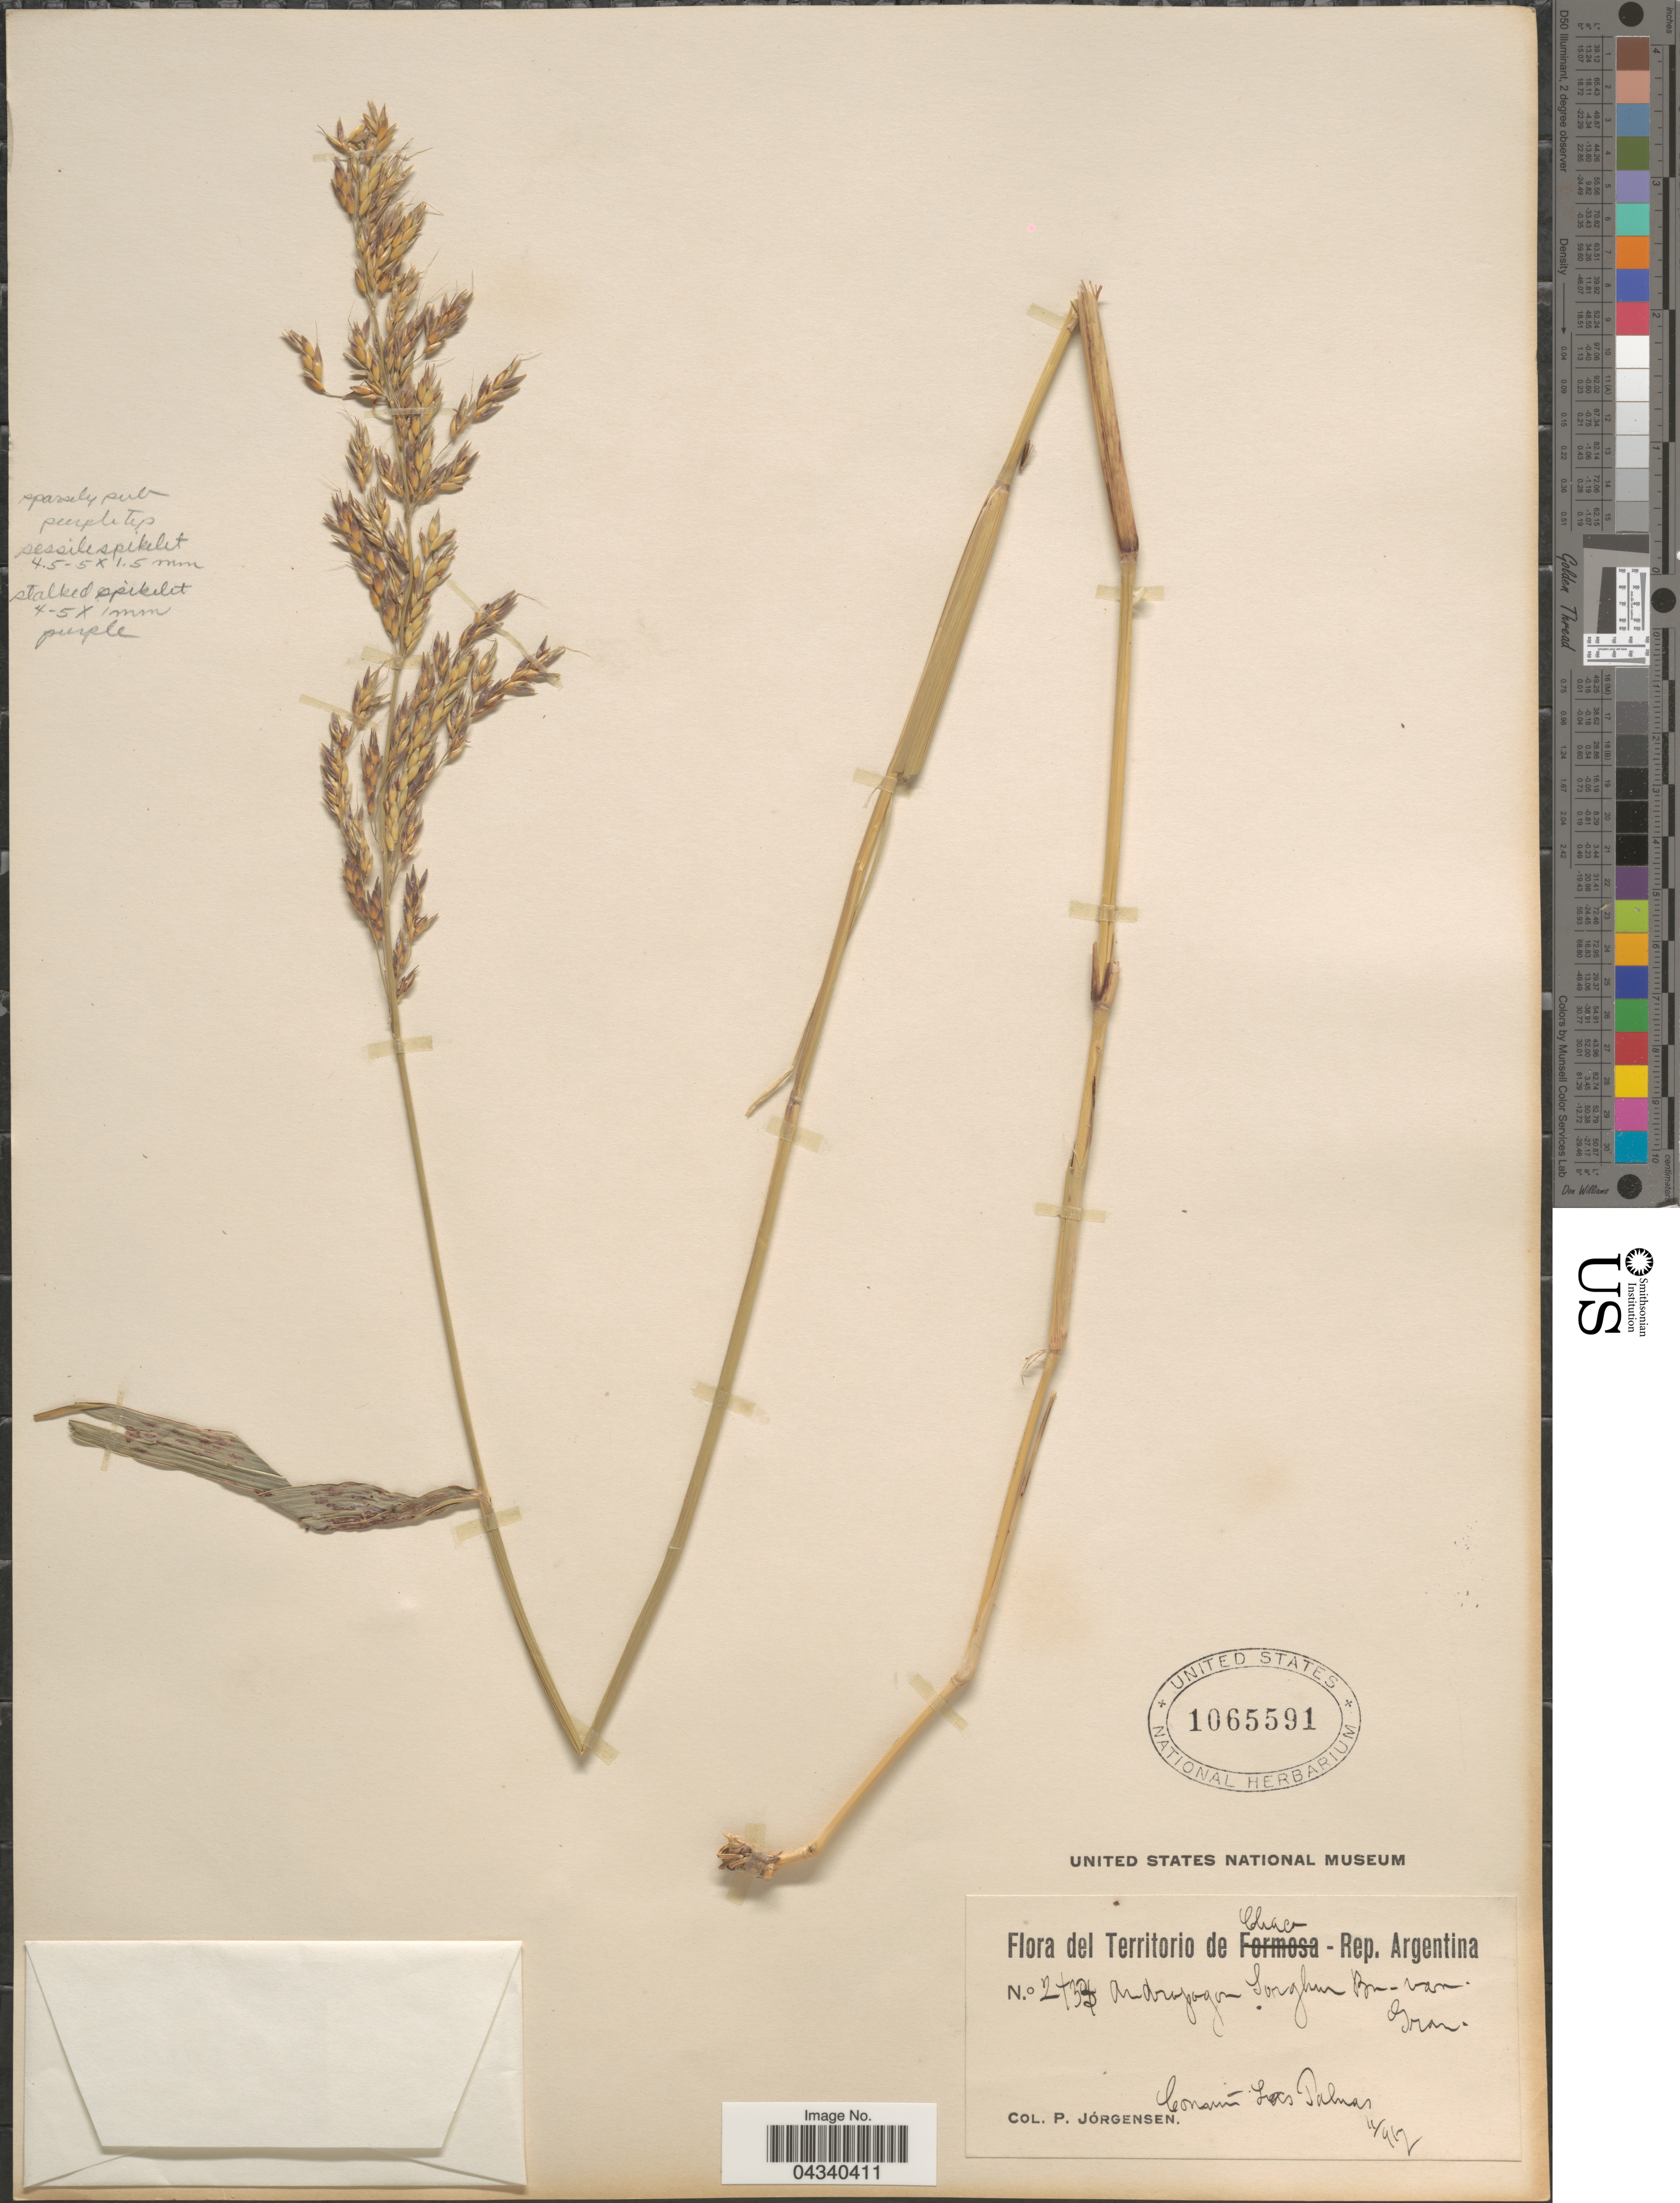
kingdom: Plantae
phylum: Tracheophyta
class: Liliopsida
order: Poales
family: Poaceae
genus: Sorghum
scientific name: Sorghum halepense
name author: (L.) Pers.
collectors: P. Jörgensen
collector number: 2434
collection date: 1917-11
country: Argentina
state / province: Chaco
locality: Común Las Palmas.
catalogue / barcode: US 1065591